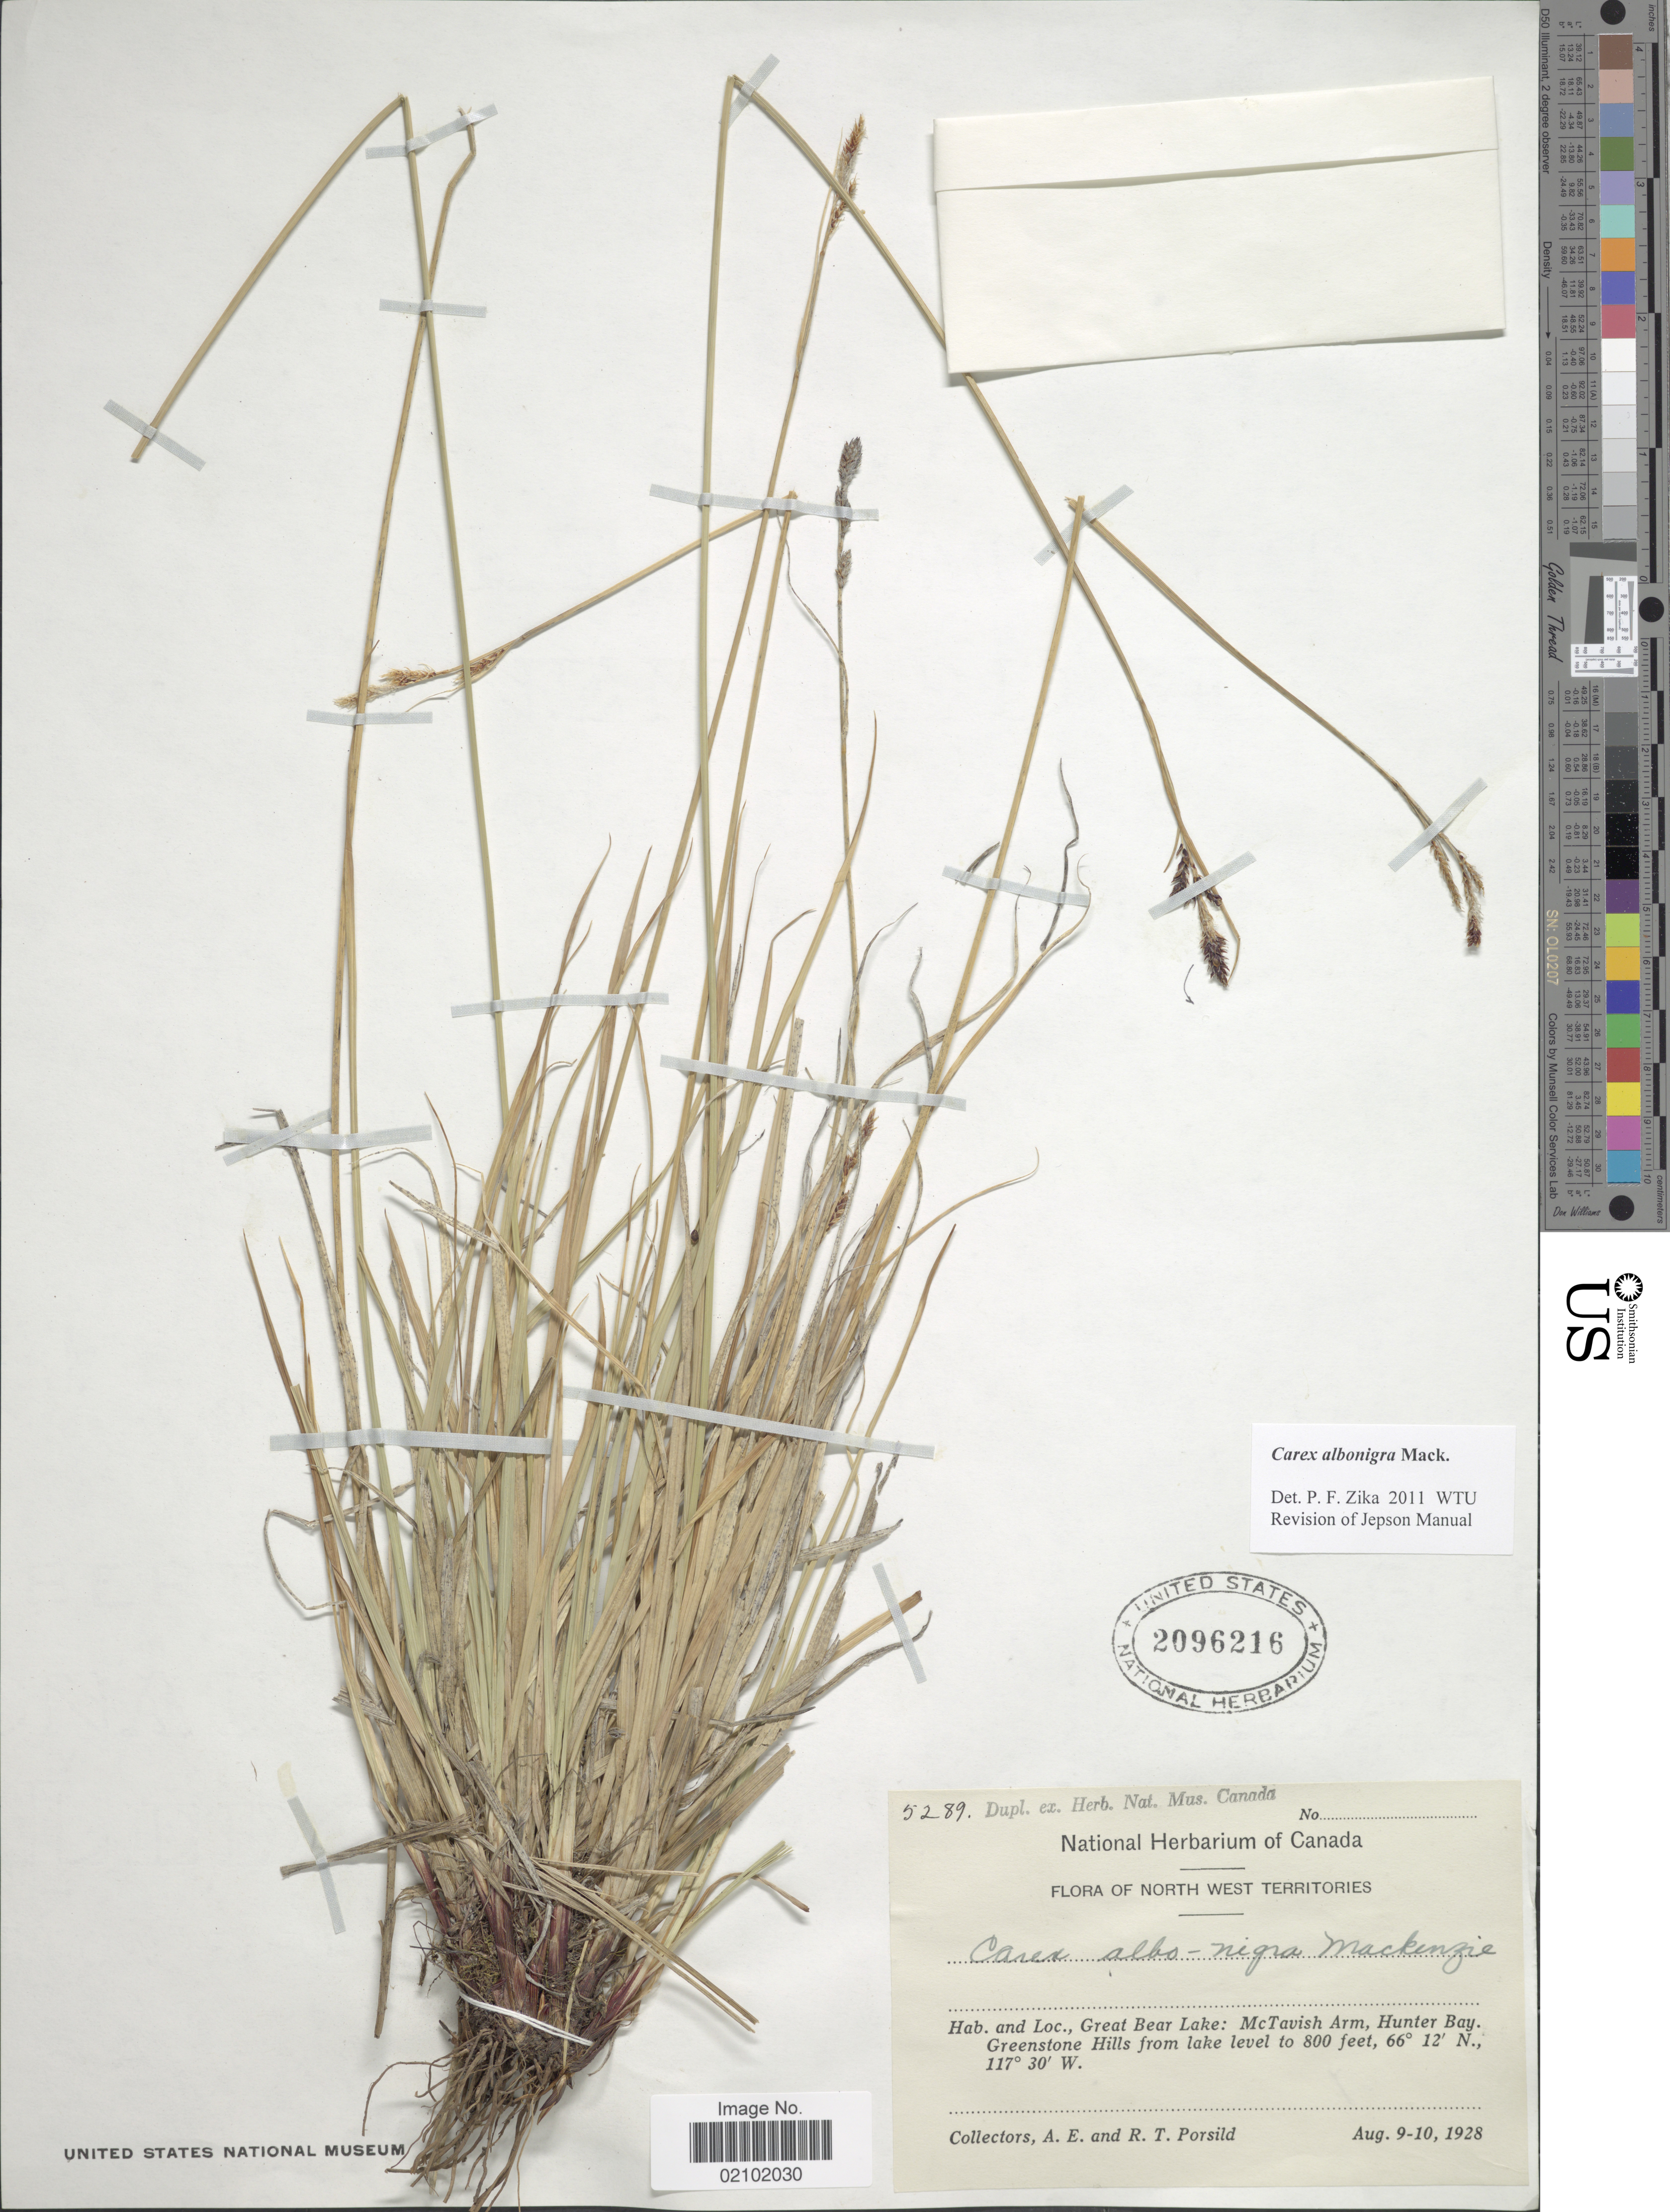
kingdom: Plantae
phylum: Tracheophyta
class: Liliopsida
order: Poales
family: Cyperaceae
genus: Carex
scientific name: Carex albonigra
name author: Mack.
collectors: A. E. Porsild & R. T. Porsild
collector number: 5289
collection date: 1928-08-09/1928-08-10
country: Canada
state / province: Northwest Territories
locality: Great Bear Lake: McTavish Arm, Hunter Bay. Greenstone Hills.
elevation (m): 0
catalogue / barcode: US 2096216